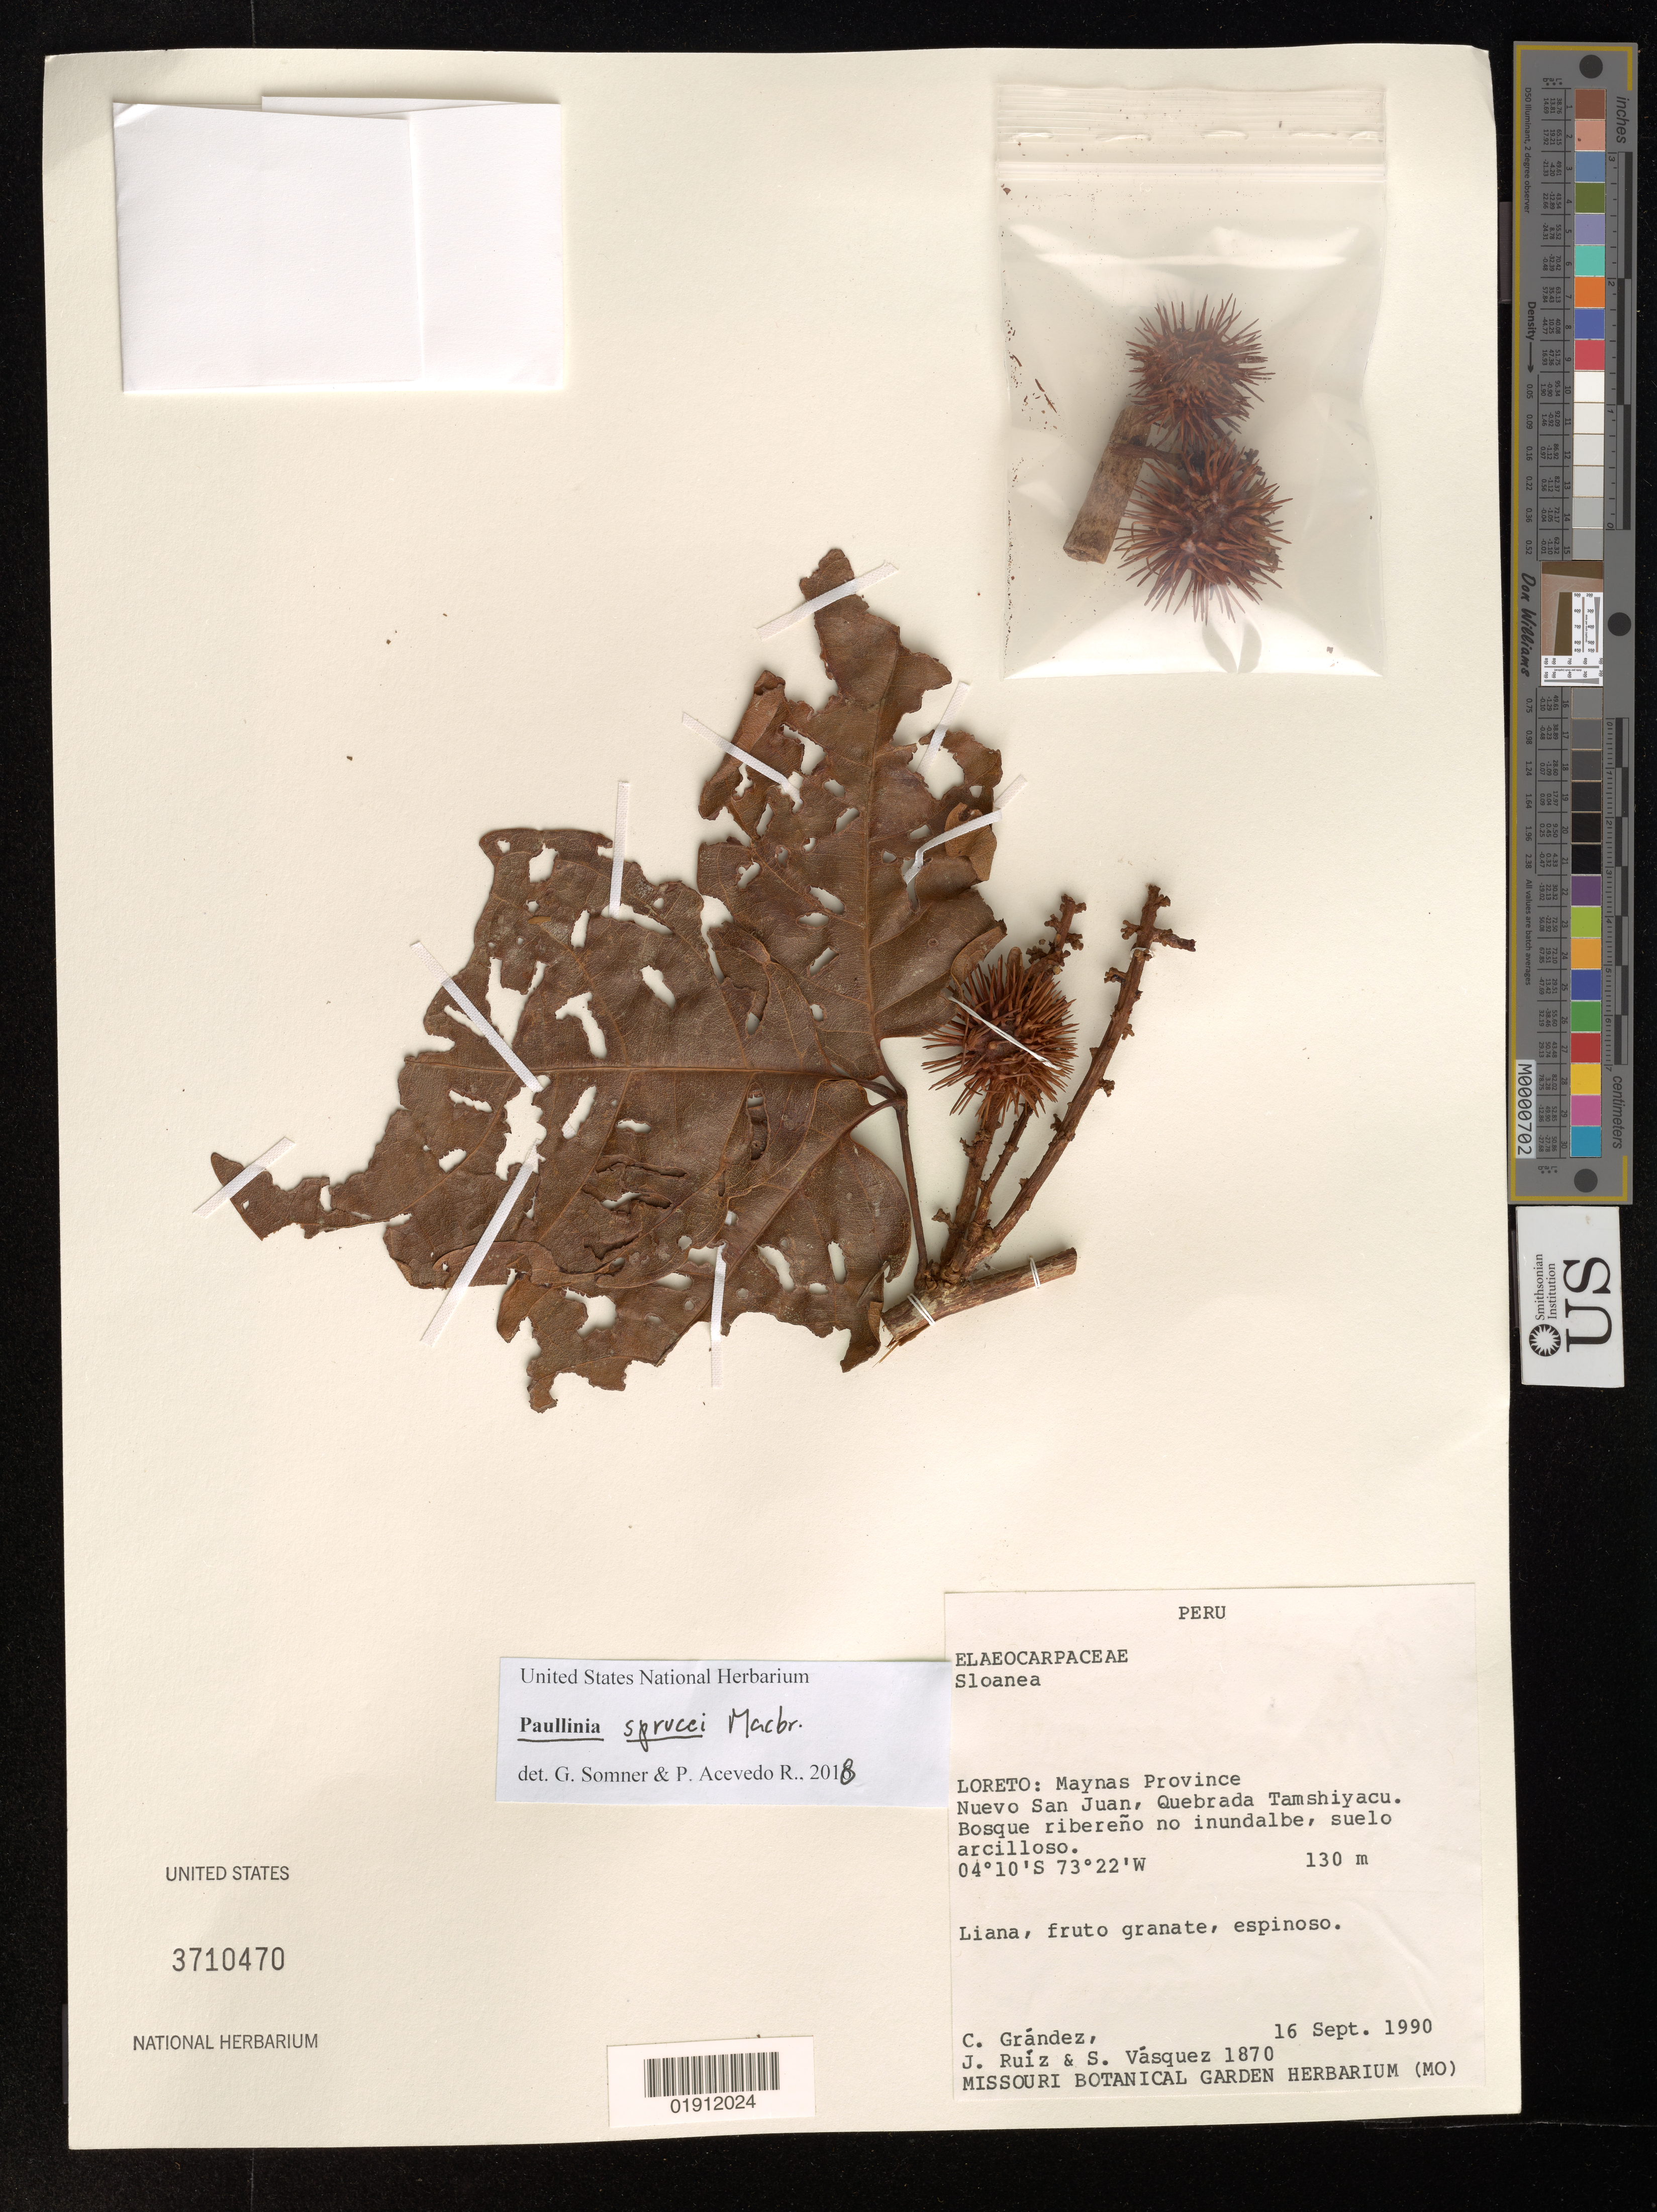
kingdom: Plantae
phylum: Tracheophyta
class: Magnoliopsida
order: Sapindales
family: Sapindaceae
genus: Paullinia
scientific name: Paullinia sprucei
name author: J.F. Macbr.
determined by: Acevedo-Rodríguez, P.; Somner, G. V.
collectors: C. Grández, J. C. Ruíz & S. Vásquez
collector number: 1870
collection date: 1990-09-16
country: Peru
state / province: Loreto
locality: Maynas Province, Nuevo San Juan, quebrada Tamshiyacu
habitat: Bosque ribereño no inundable, suelo arcilloso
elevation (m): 130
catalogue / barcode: US 3710470